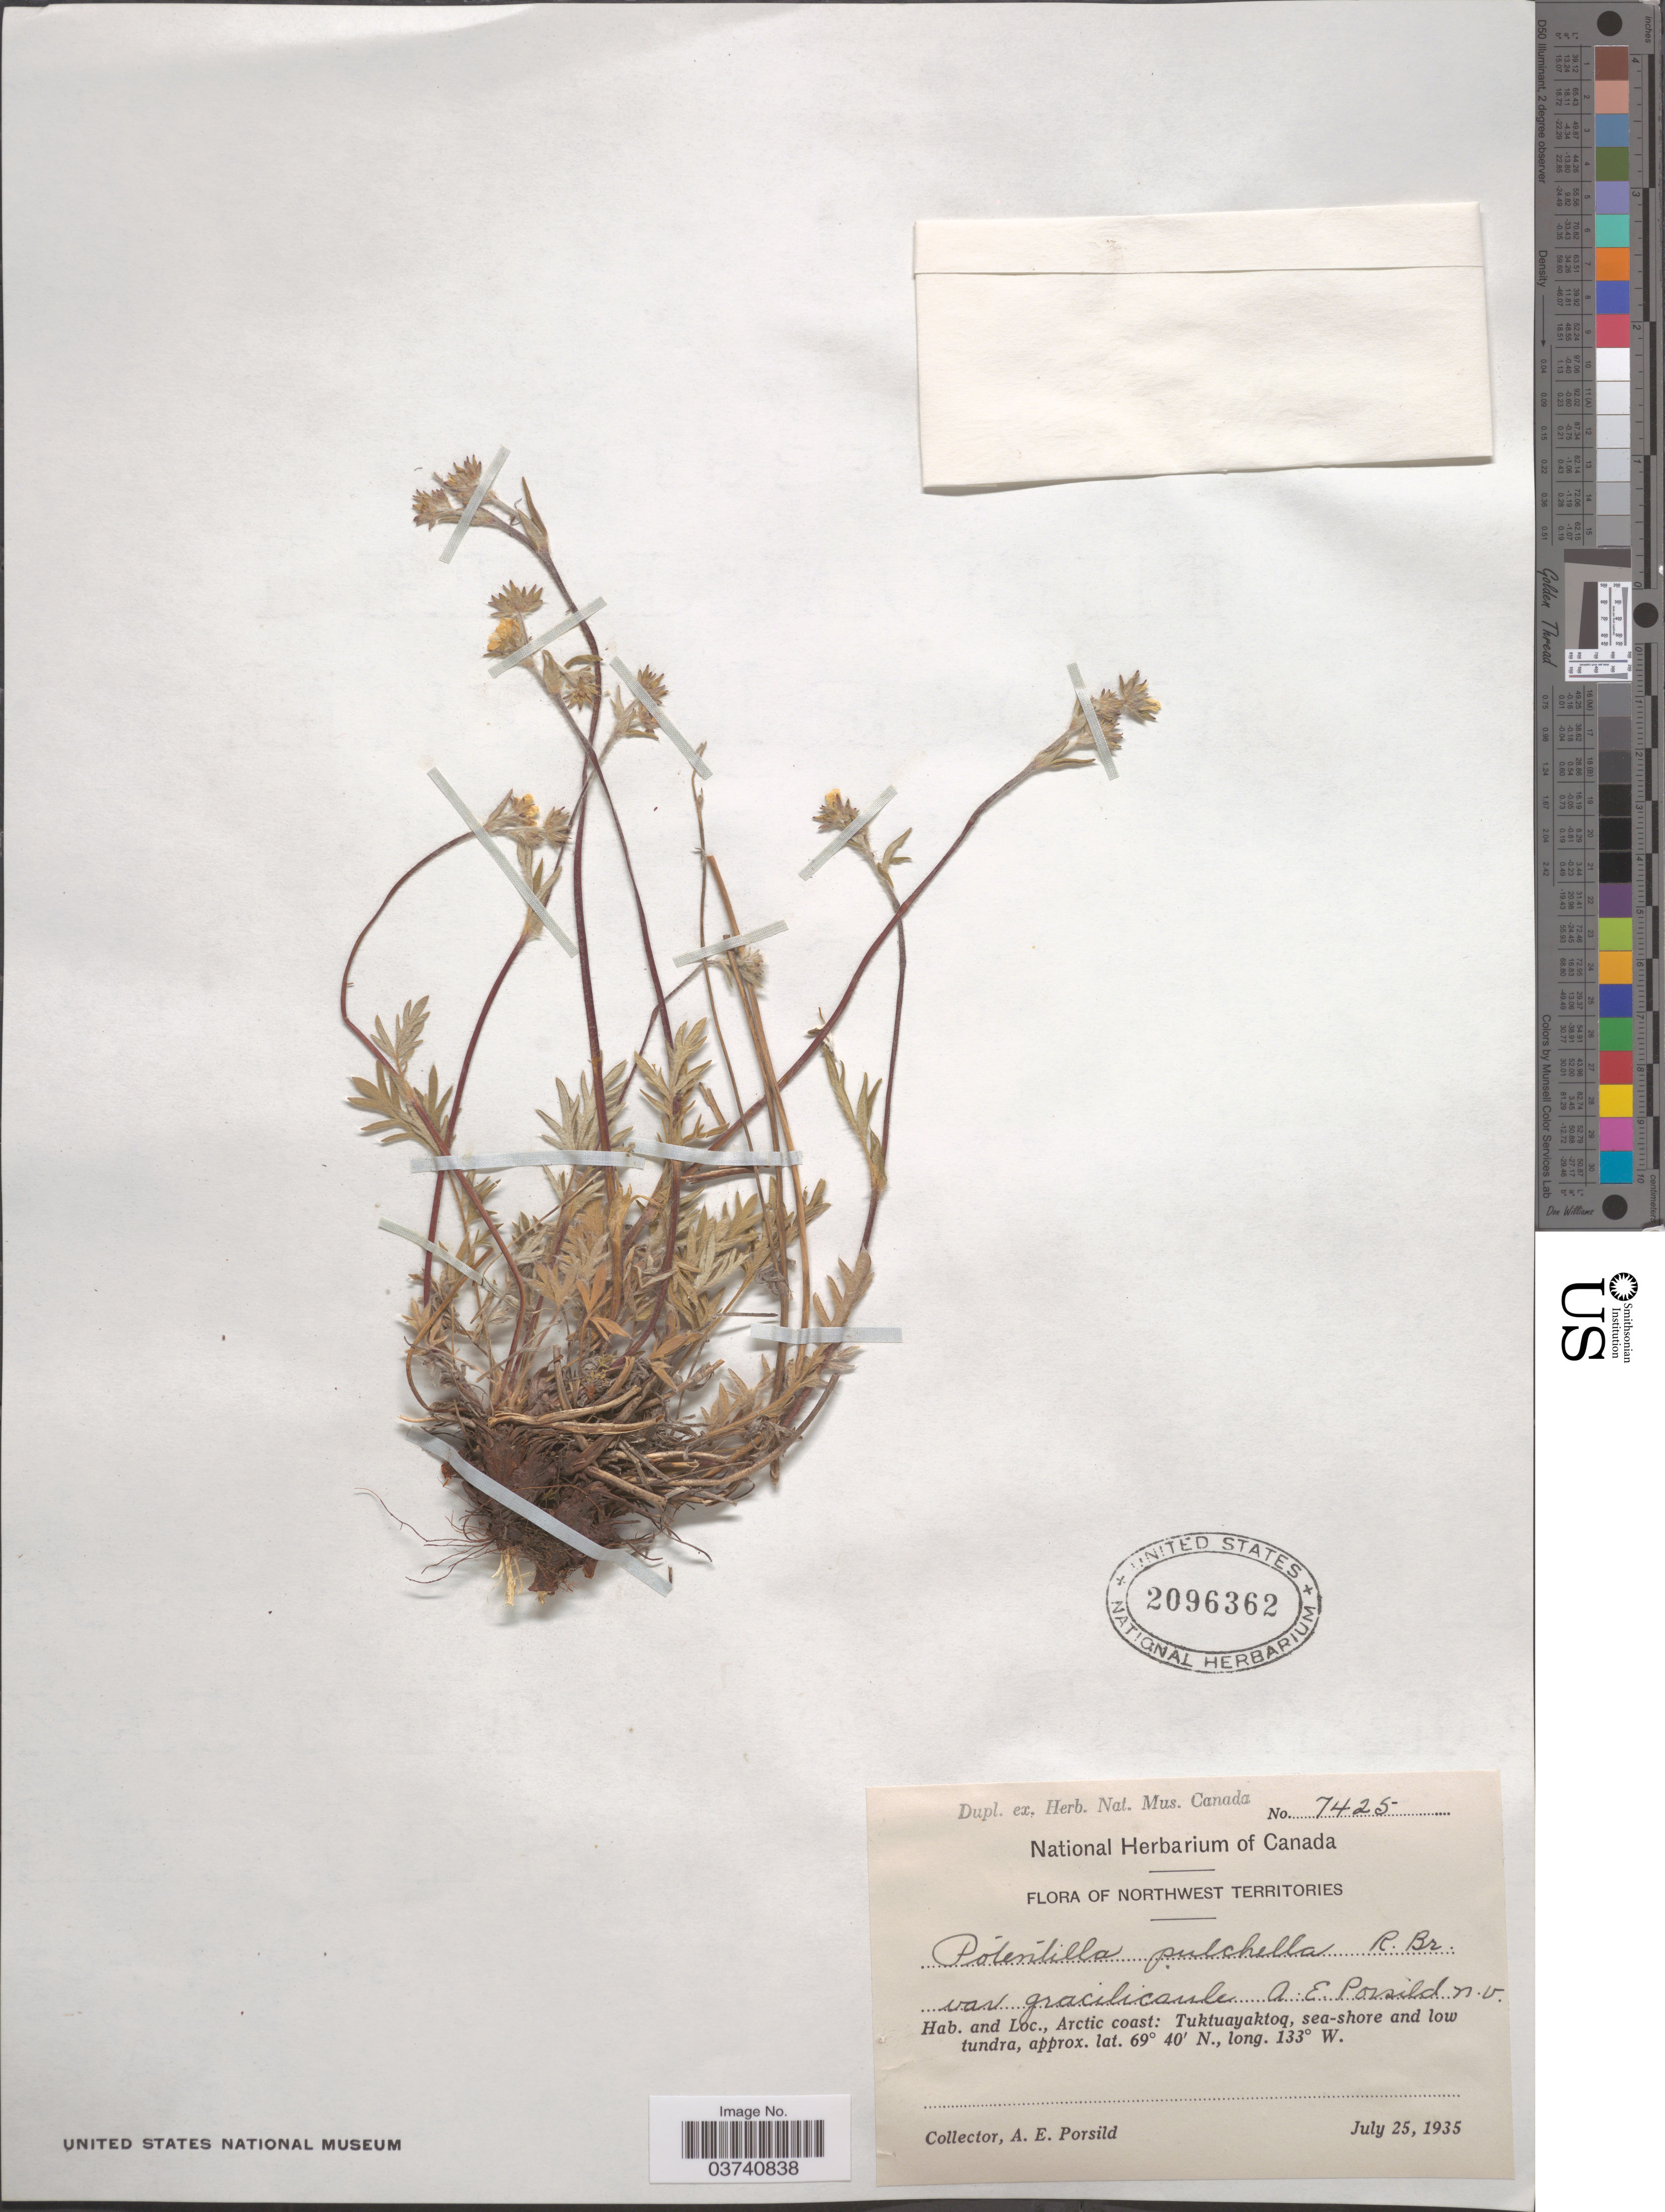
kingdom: Plantae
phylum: Tracheophyta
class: Magnoliopsida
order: Rosales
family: Rosaceae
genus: Potentilla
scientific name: Potentilla pulchella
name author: R. Br.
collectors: A. E. Porsild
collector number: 7425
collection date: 1935-07-25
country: Canada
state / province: Northwest Territories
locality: Arctic coast: Tuktuayaktoq, sea-shore and low tundra.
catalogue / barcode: US 2096362